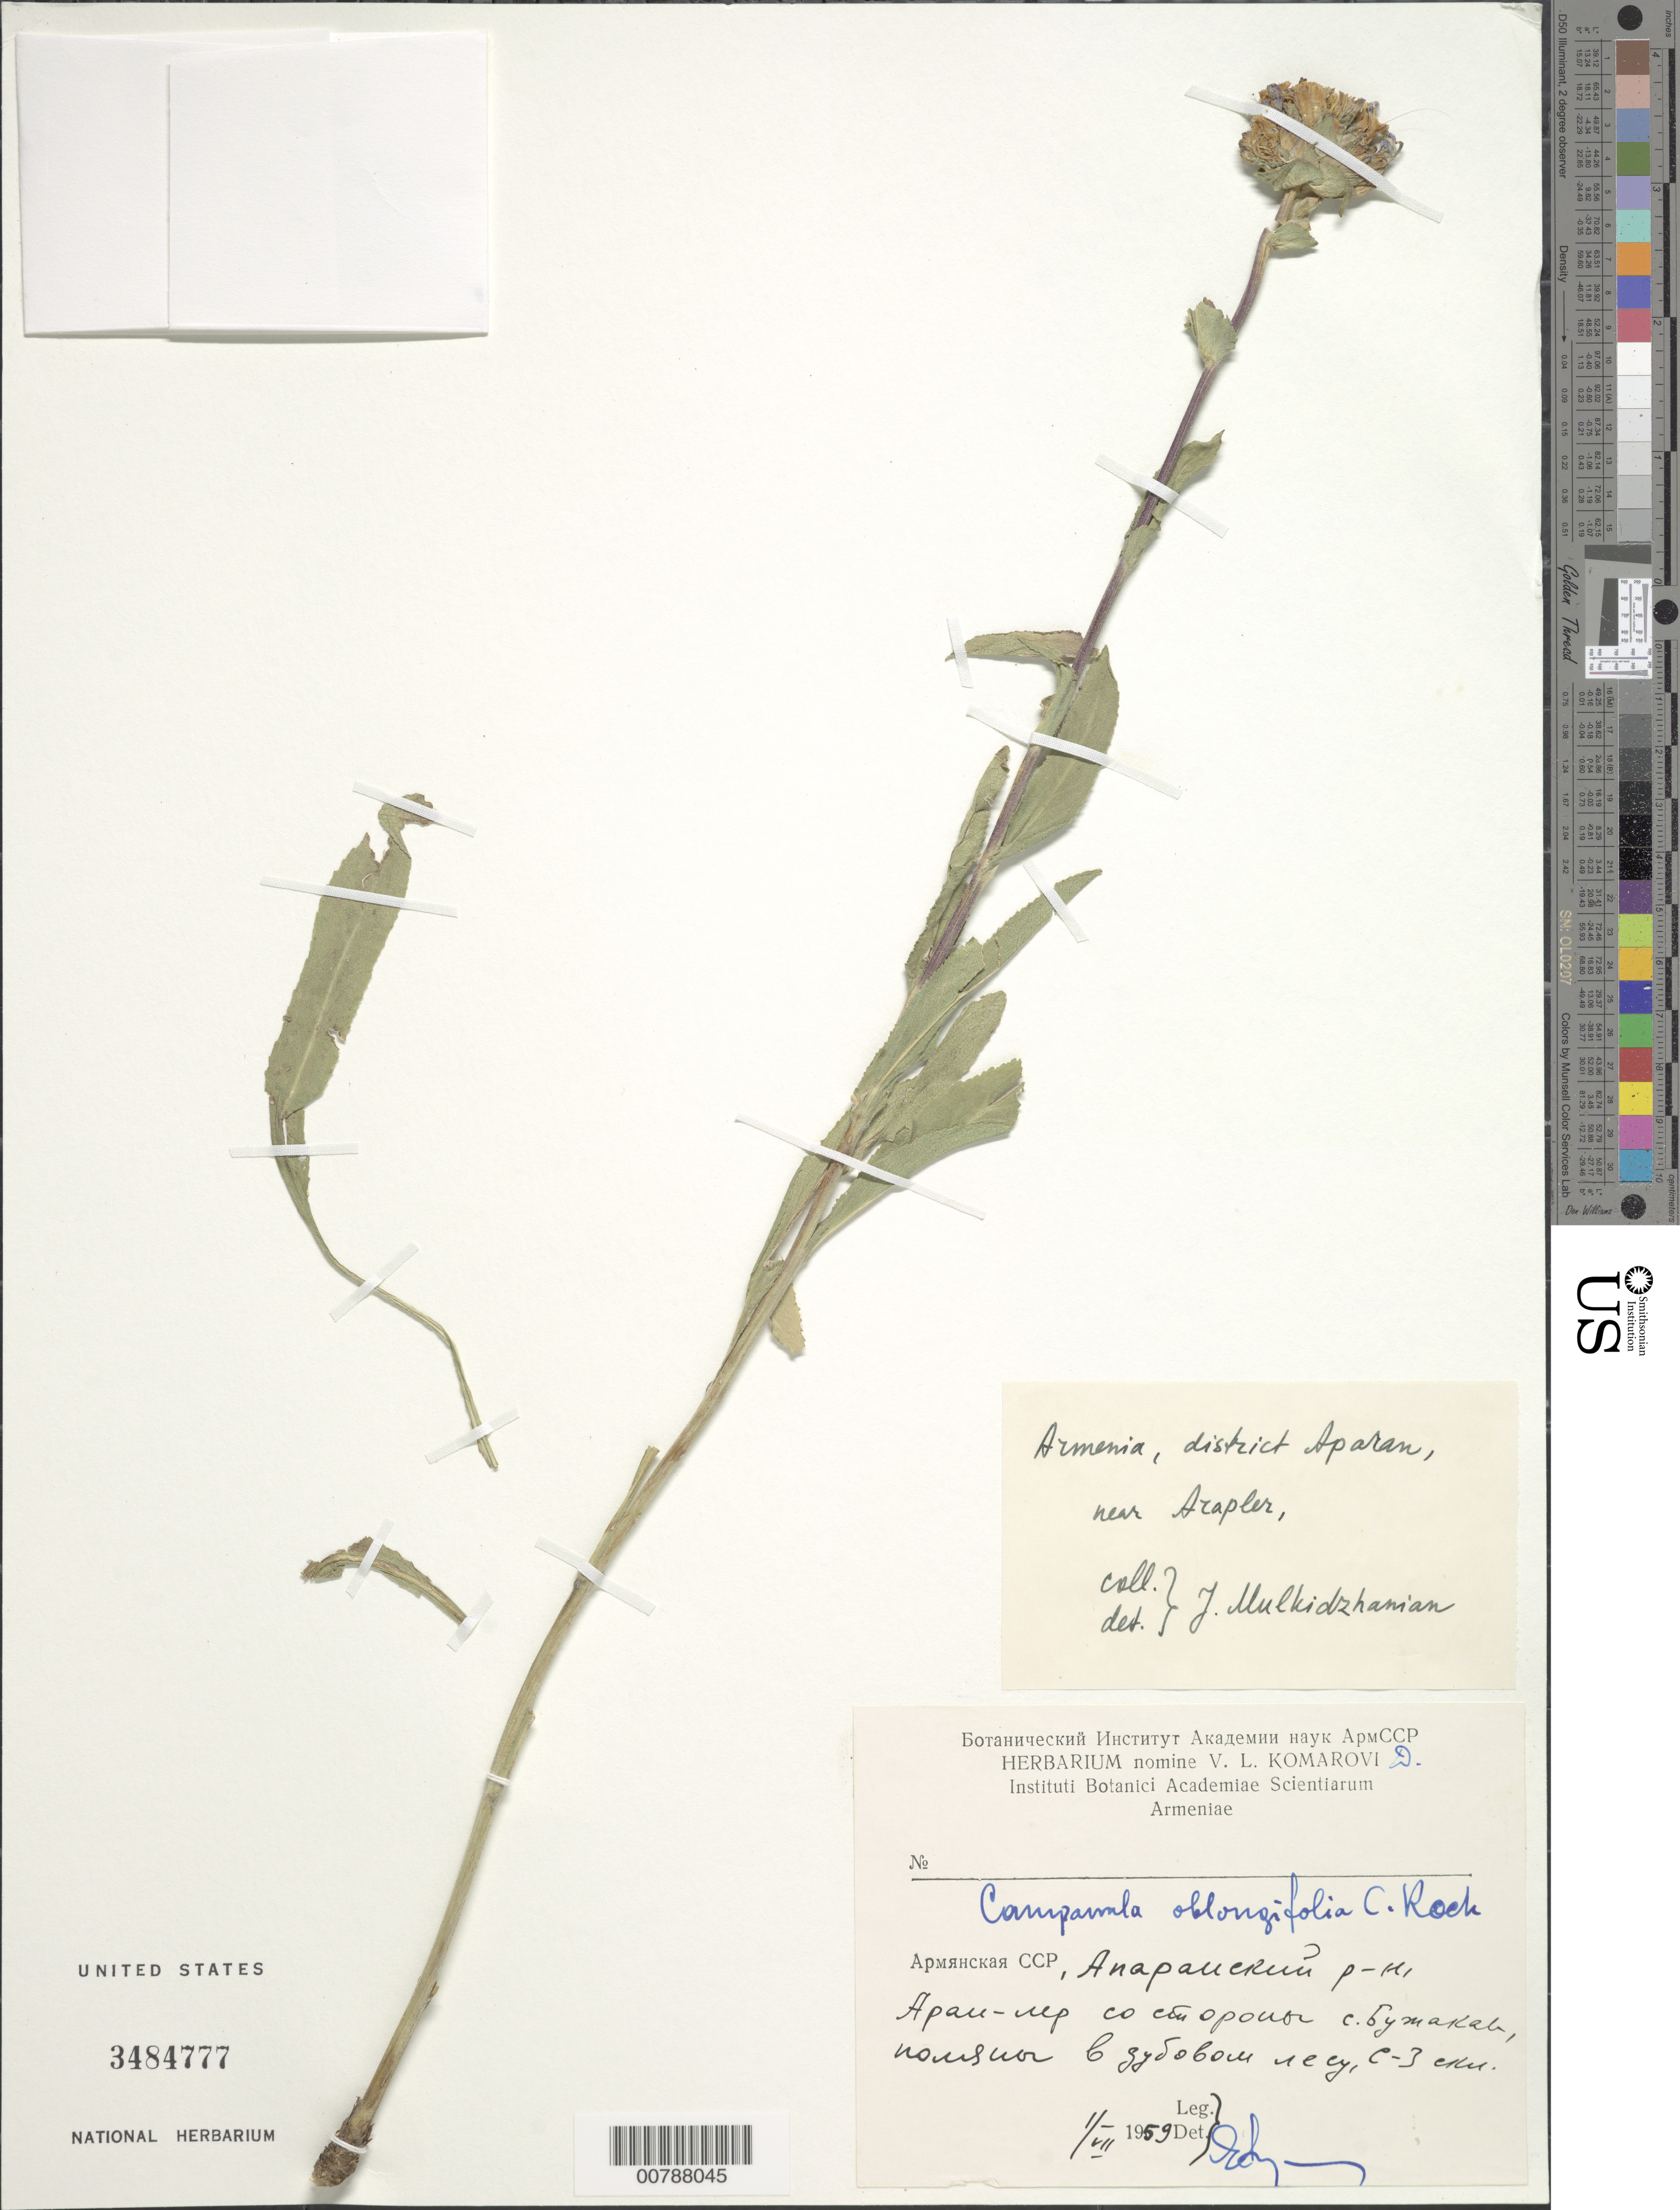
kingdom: Plantae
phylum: Tracheophyta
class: Magnoliopsida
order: Asterales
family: Campanulaceae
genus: Campanula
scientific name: Campanula oblongifolia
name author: Kharadze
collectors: J. Mulkidzhanian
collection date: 1959-07-01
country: Armenia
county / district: Aparan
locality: Arapler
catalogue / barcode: US 3484777